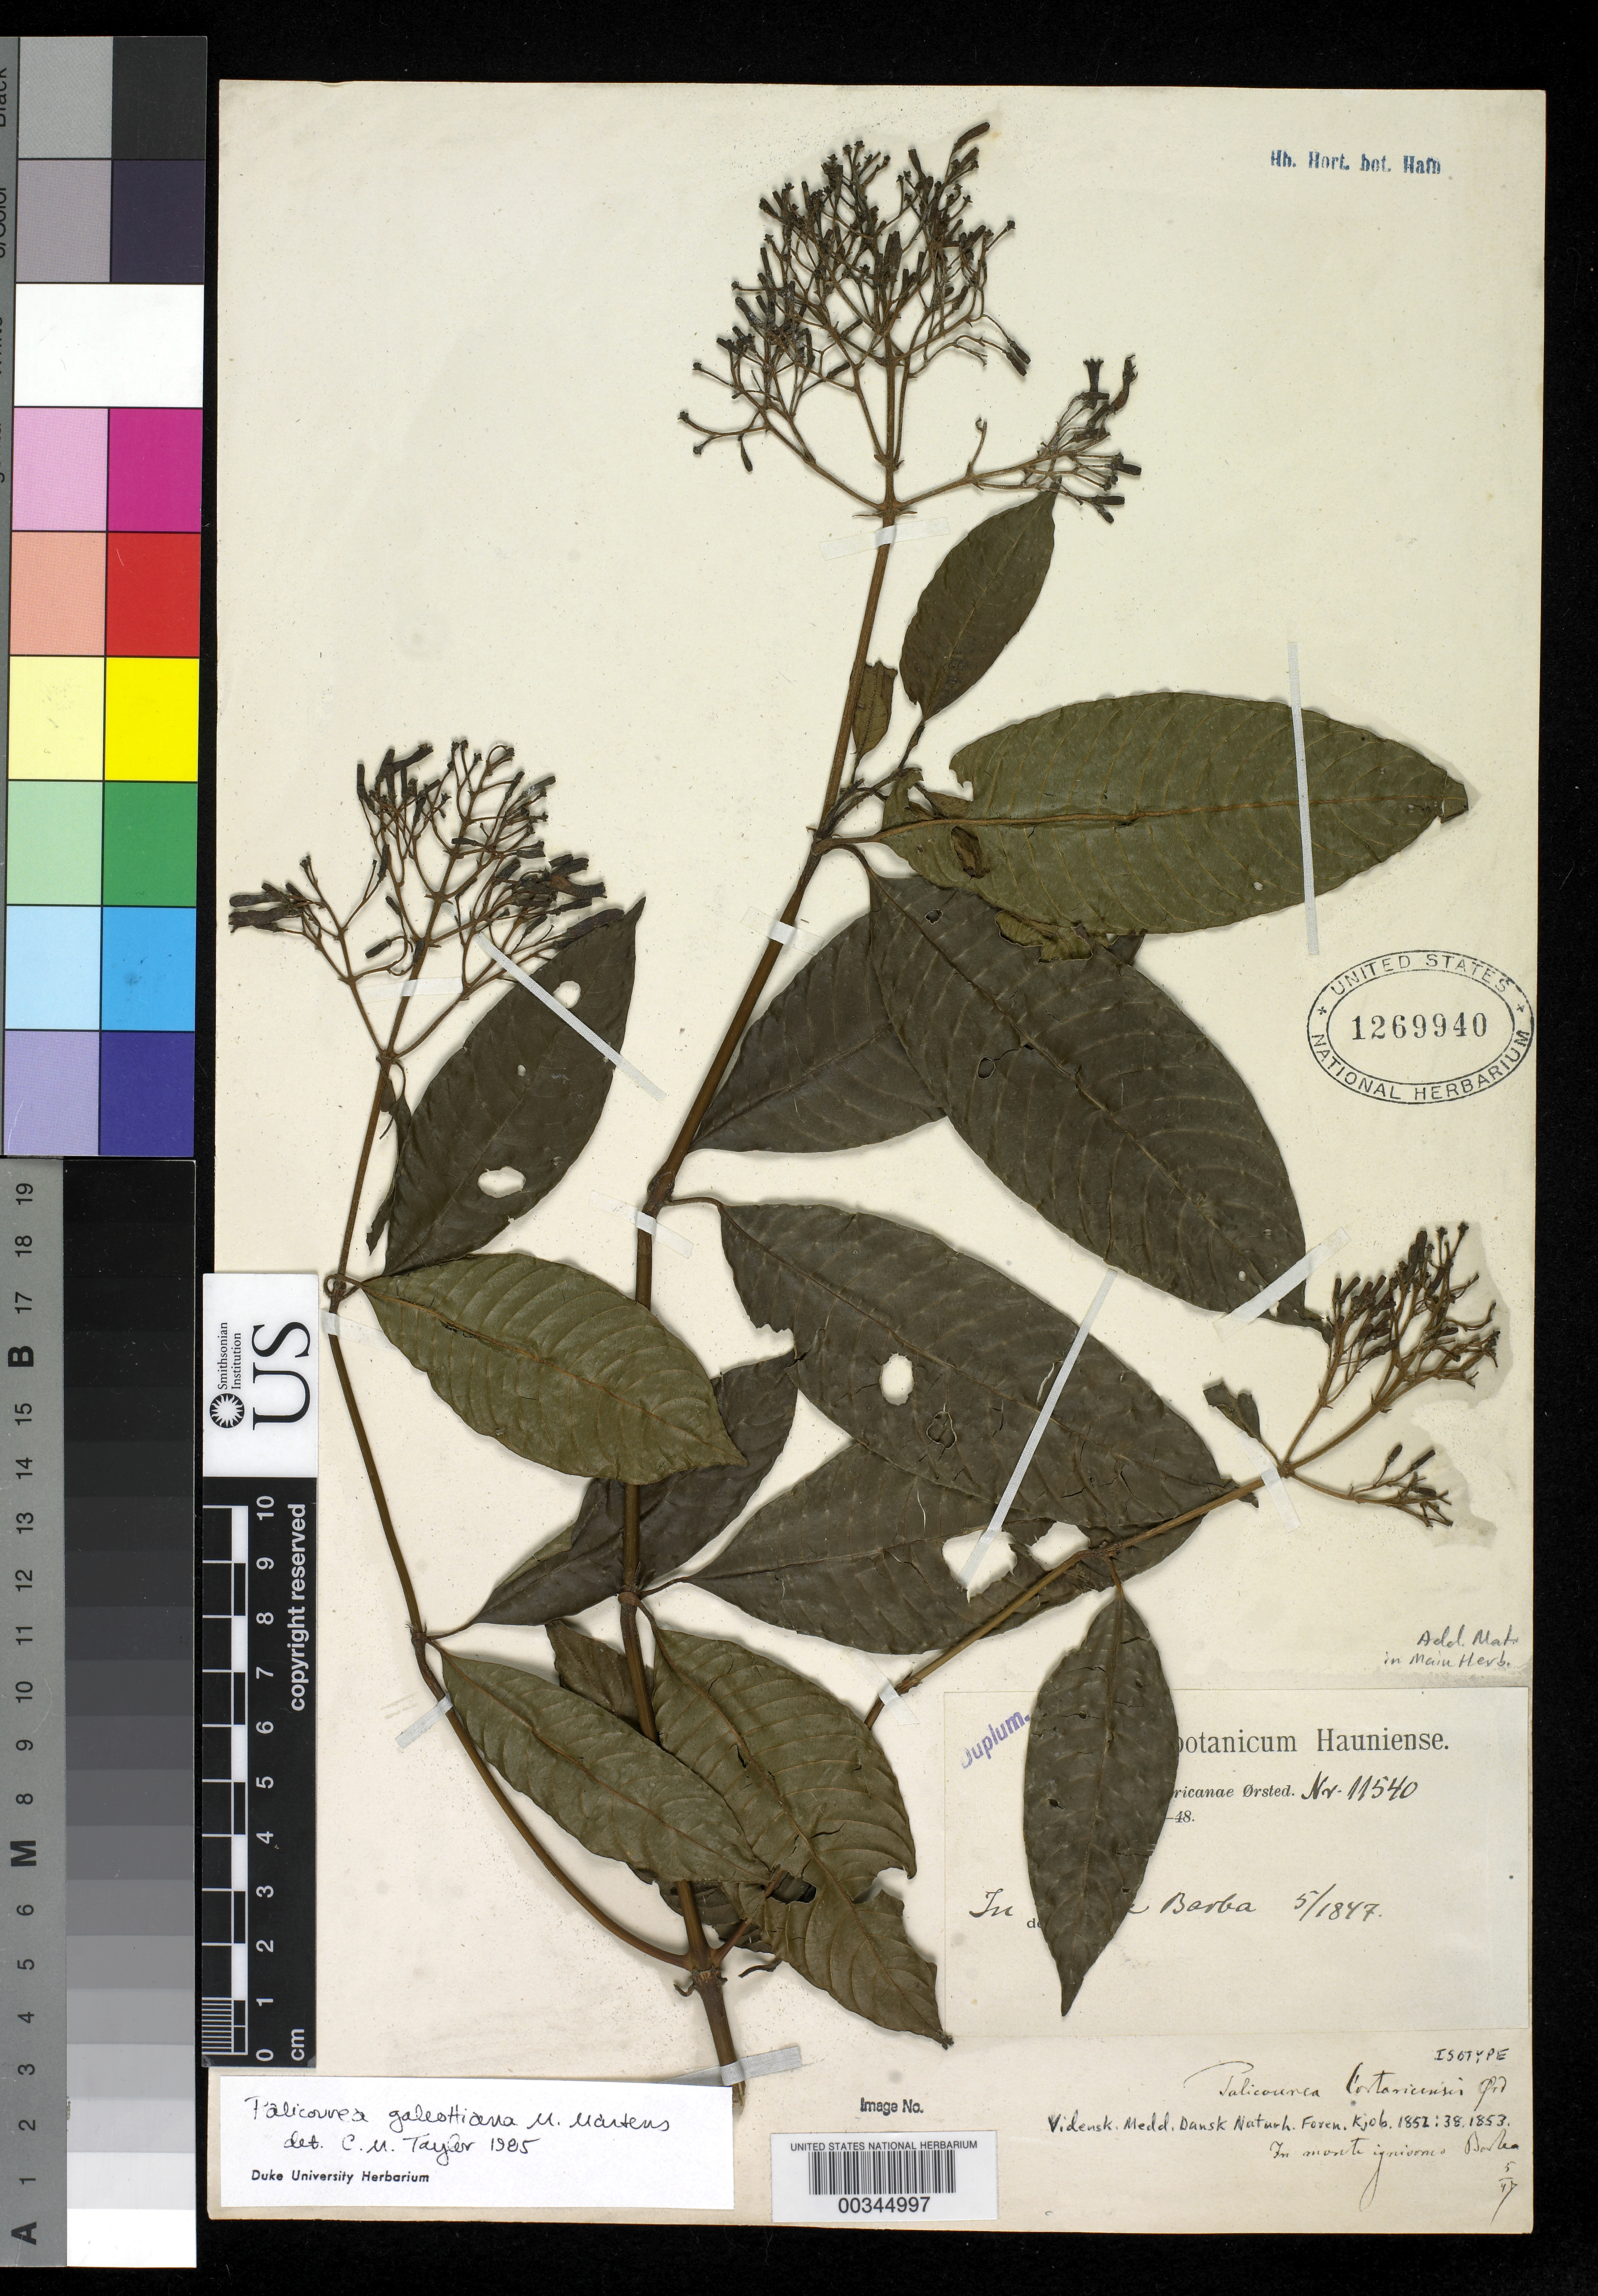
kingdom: Plantae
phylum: Tracheophyta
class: Magnoliopsida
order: Gentianales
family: Rubiaceae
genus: Palicourea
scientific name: Palicourea costaricensis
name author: Benth. ex Oerst.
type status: Isotype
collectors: A. S. Oersted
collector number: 11540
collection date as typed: May 1847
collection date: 1847-05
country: Costa Rica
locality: In Monte Barba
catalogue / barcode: US 1269940